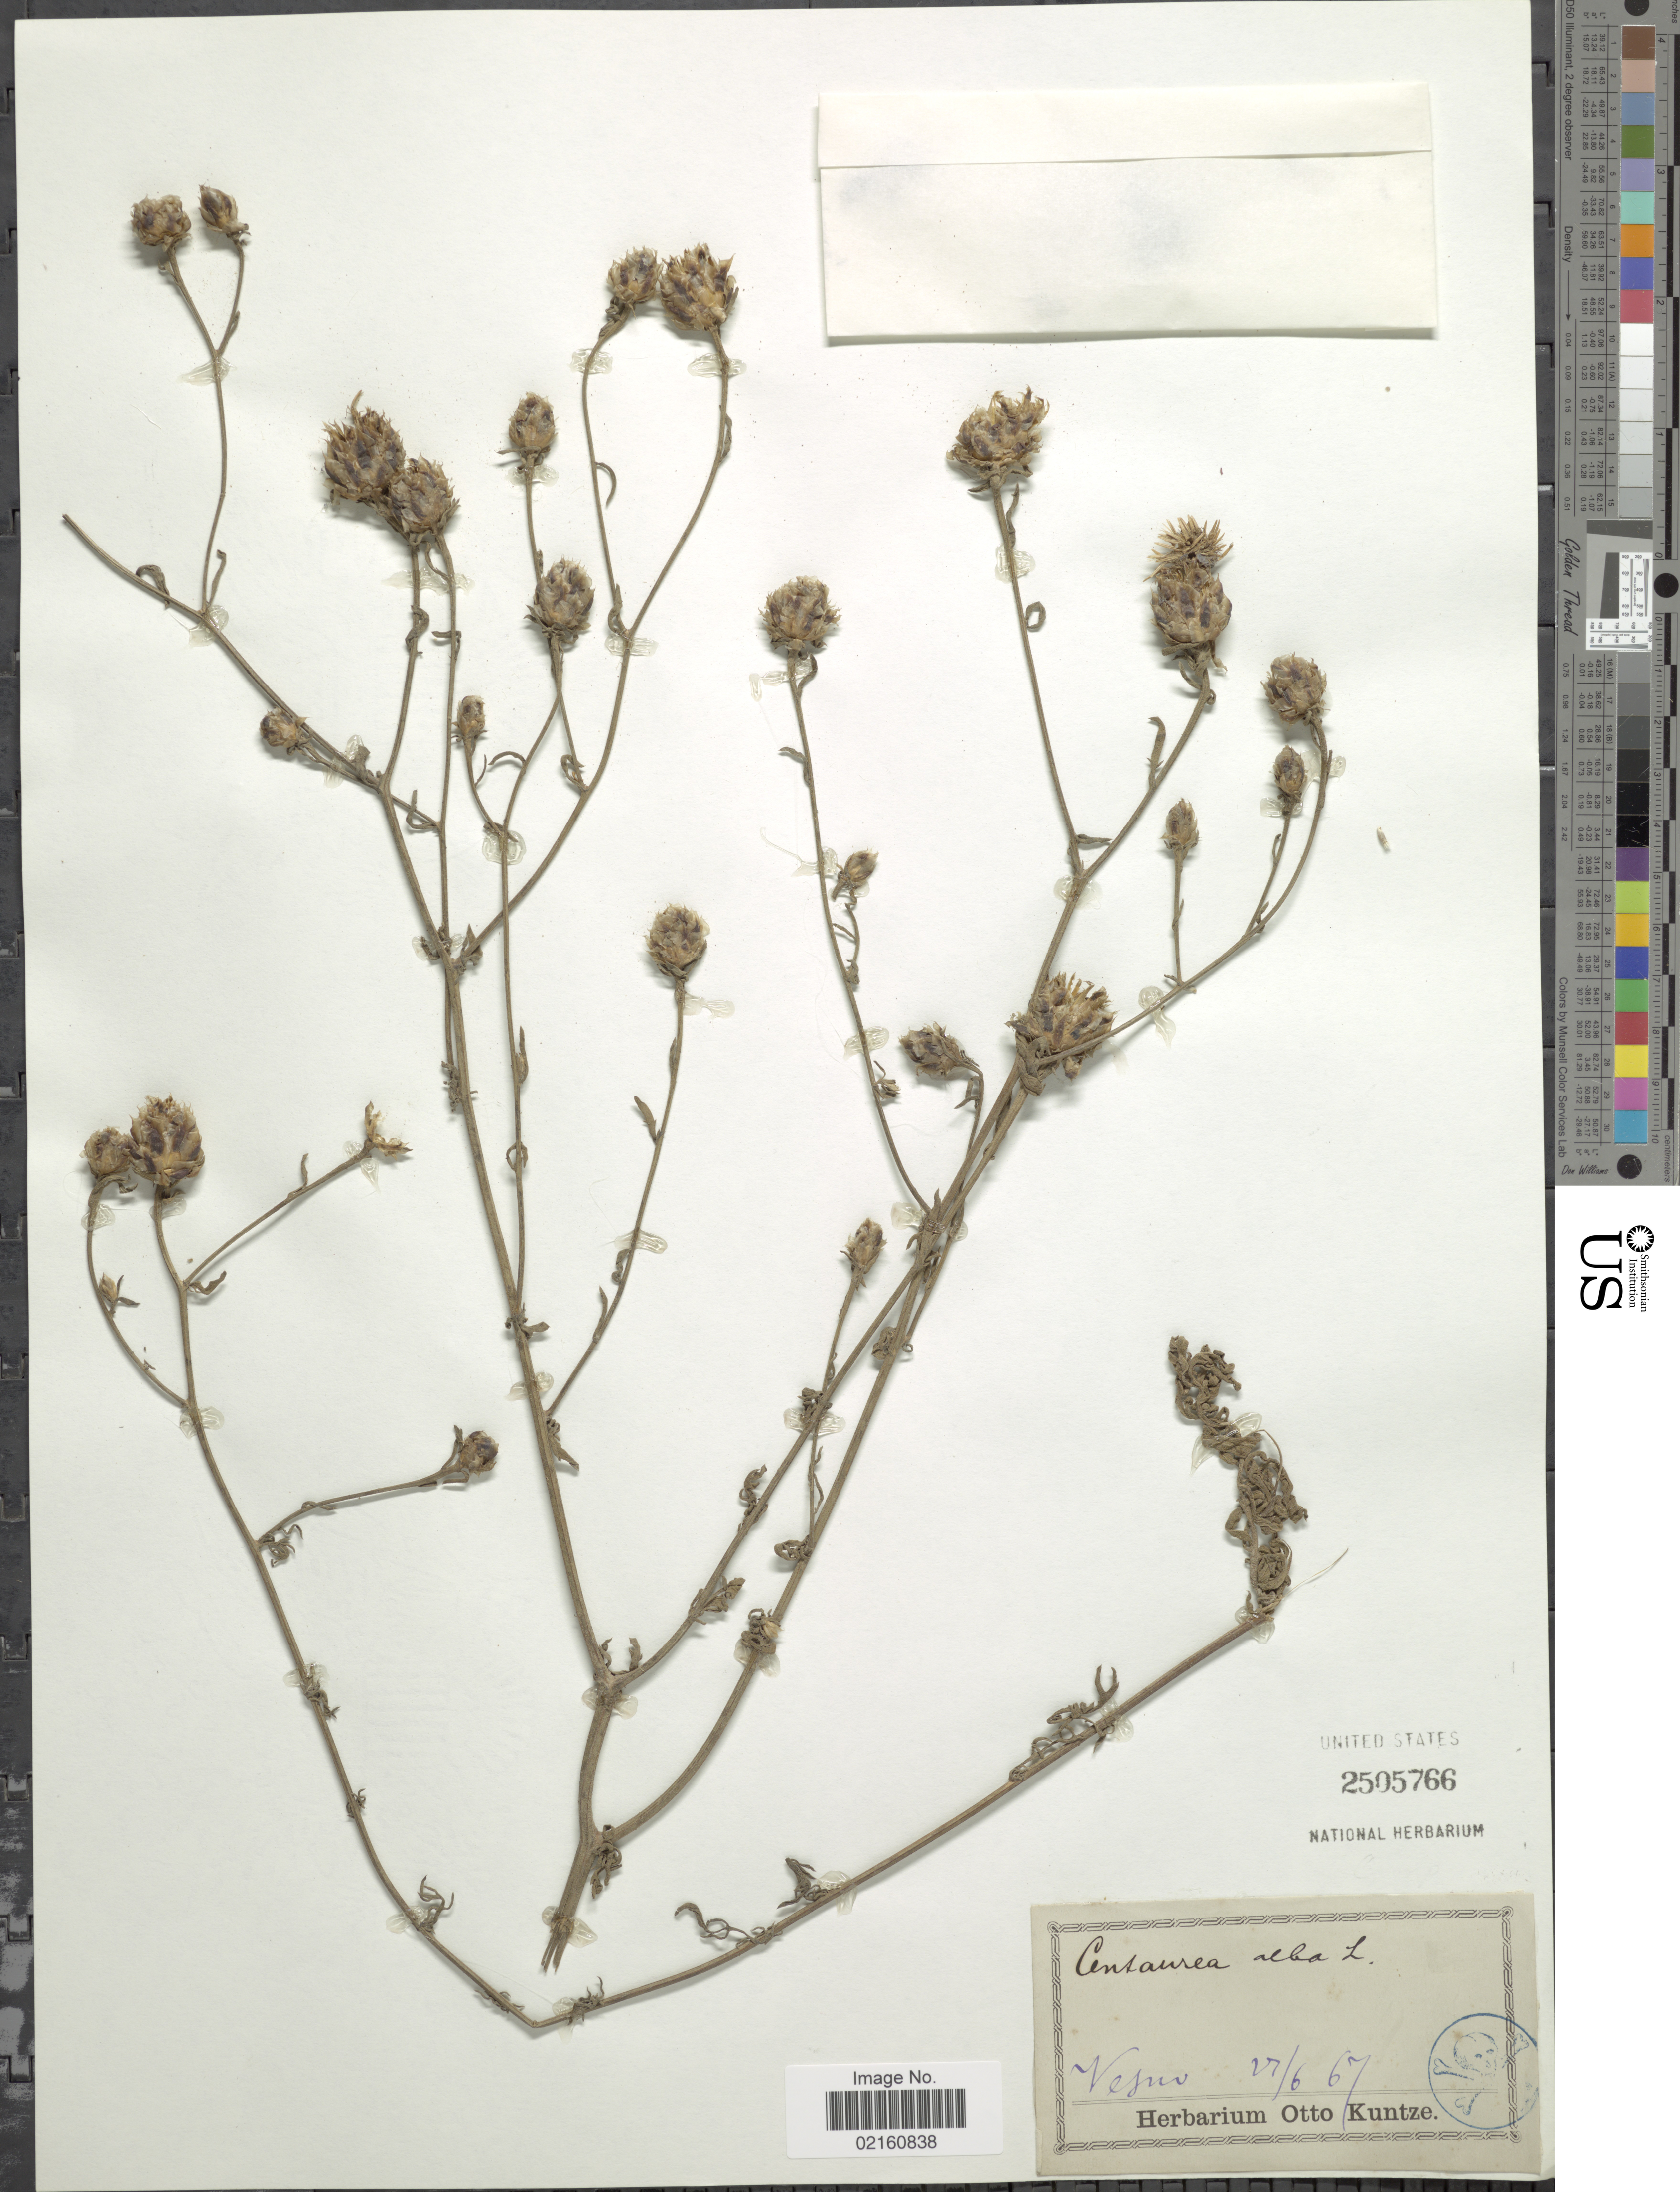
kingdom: Plantae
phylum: Tracheophyta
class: Magnoliopsida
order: Asterales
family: Asteraceae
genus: Centaurea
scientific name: Centaurea alba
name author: L.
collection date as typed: Transcribed d/m/y: 27/6/67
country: Italy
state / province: Campania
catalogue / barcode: US 2505766